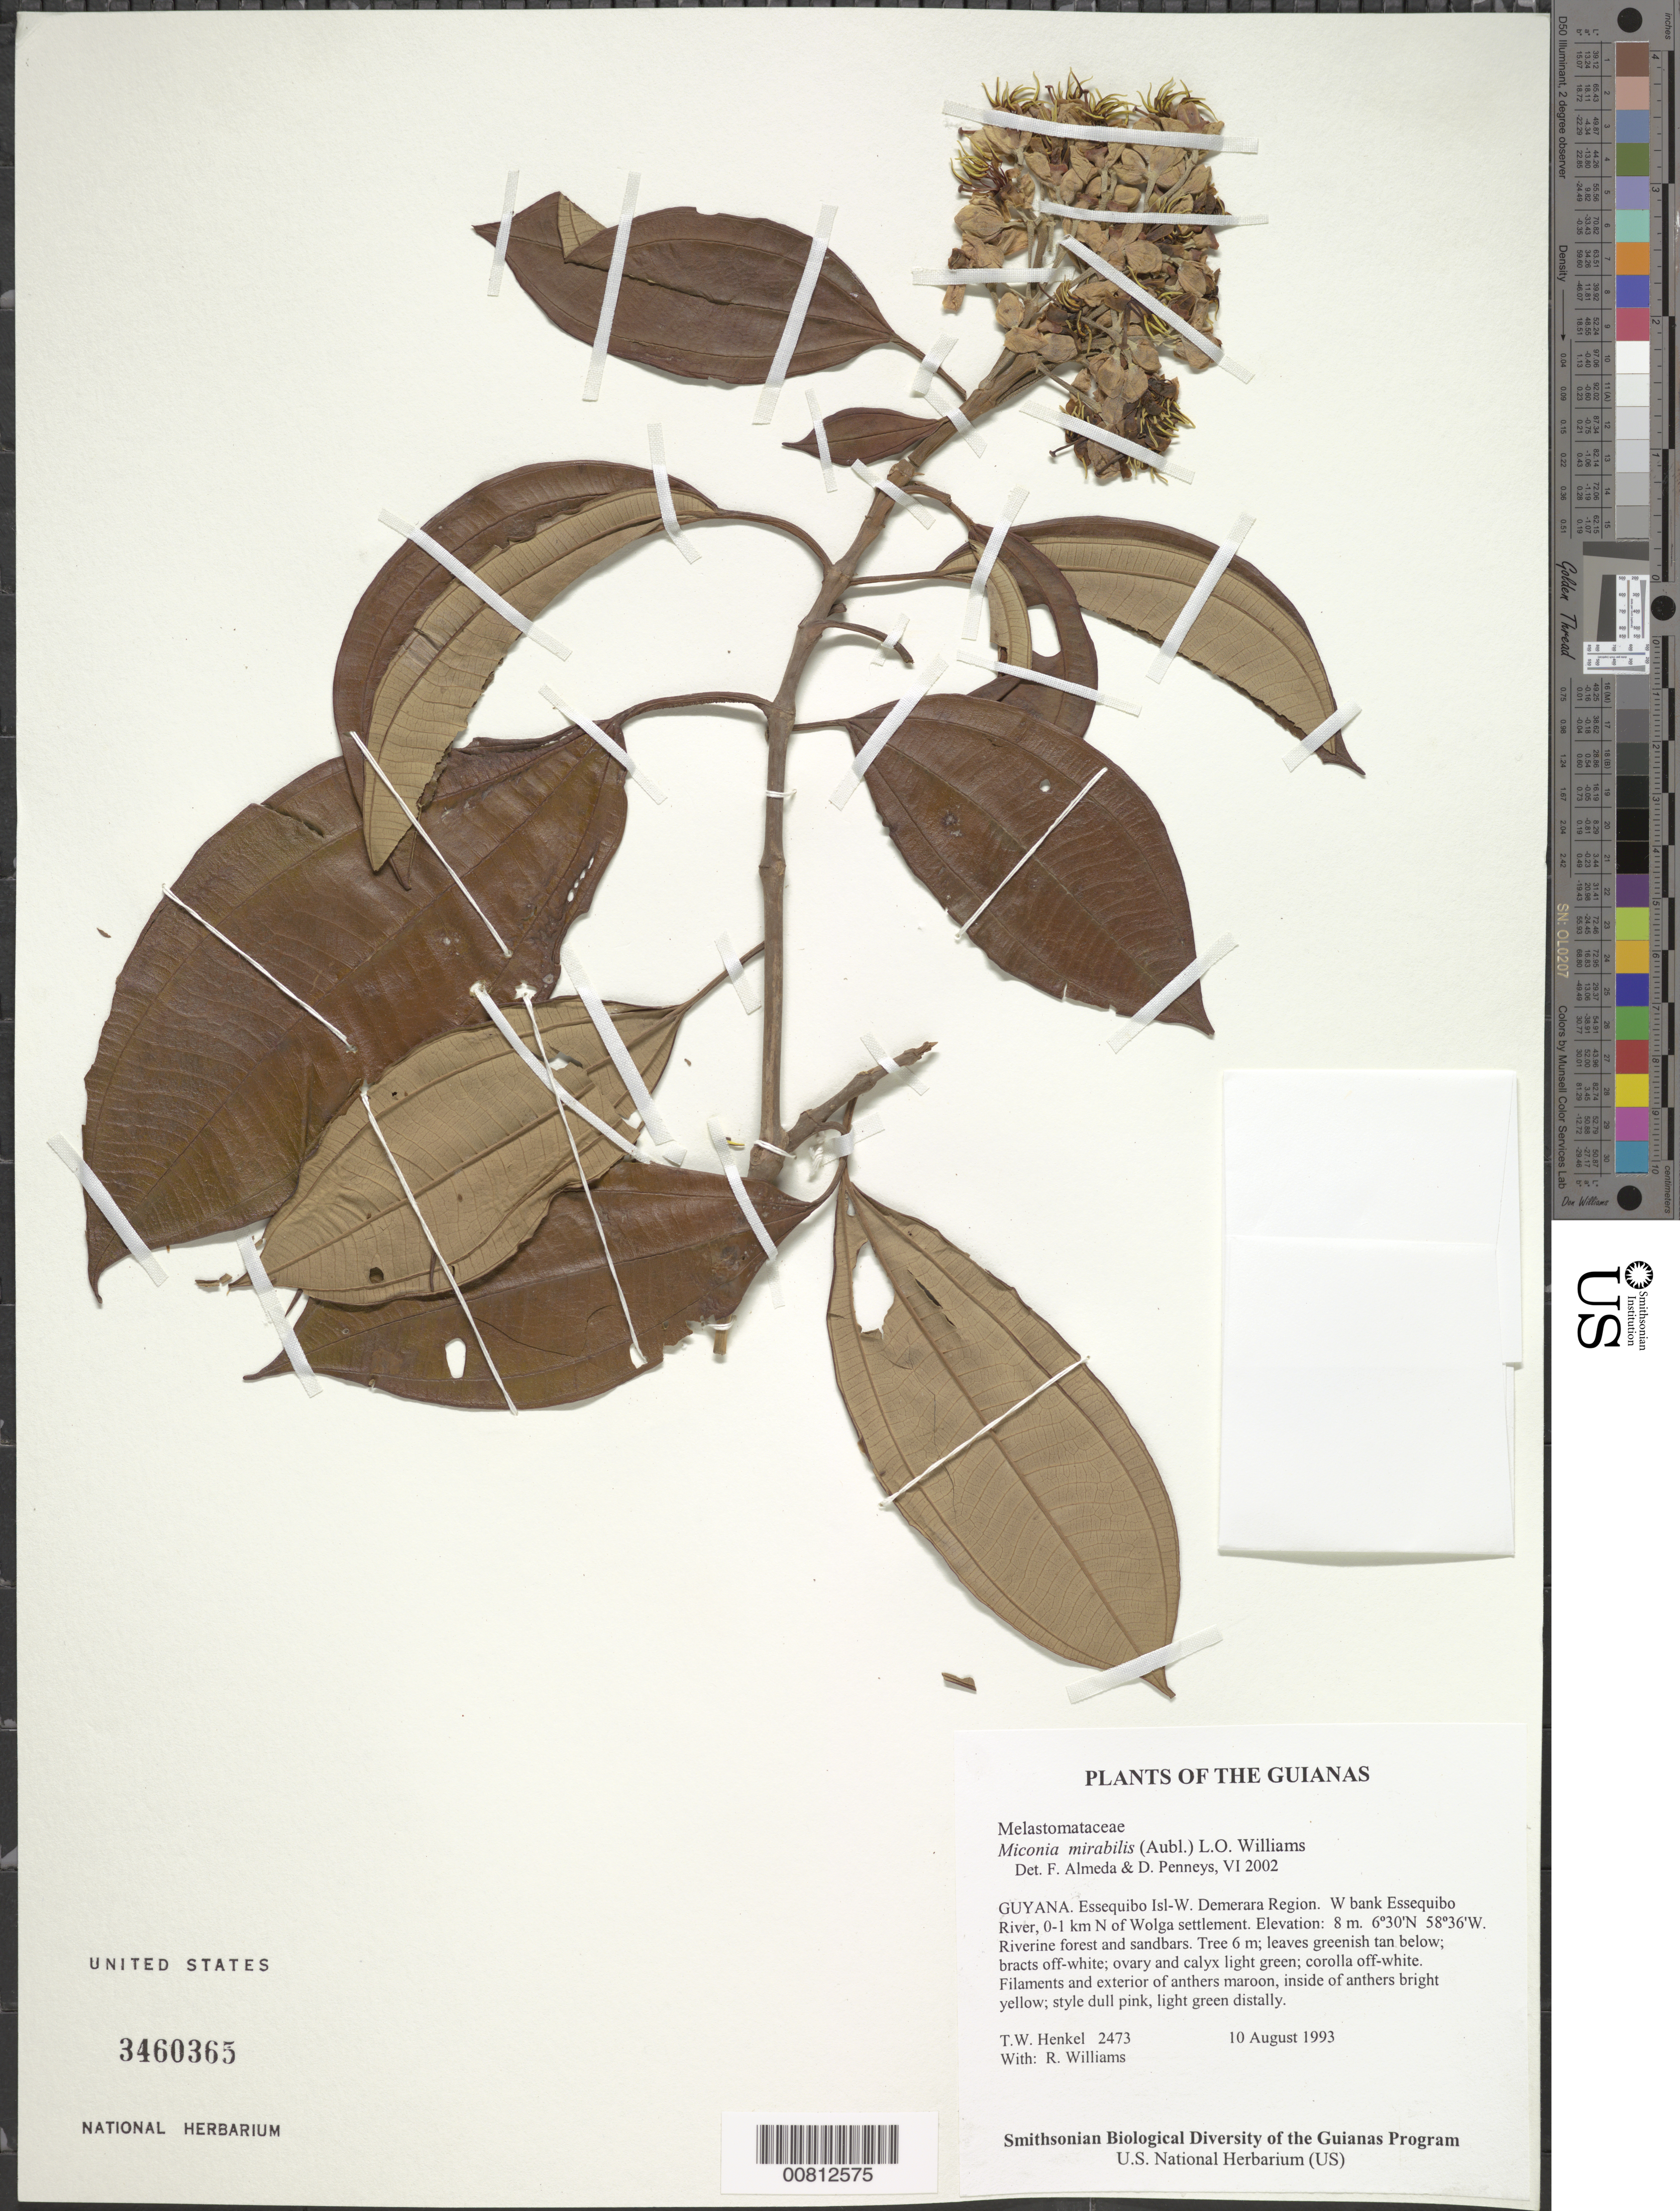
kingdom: Plantae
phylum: Tracheophyta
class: Magnoliopsida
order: Myrtales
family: Melastomataceae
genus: Miconia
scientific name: Miconia mirabilis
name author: (Aubl.) L.O. Williams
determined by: Almeda, F.; Penneys, D. S.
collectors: T. Henkel & R. Williams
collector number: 2473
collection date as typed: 10 August 1993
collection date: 1993-08-10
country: Guyana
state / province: Essequibo Isl-W. Demerara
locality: W bank Essequibo River, 0-1 km N of Wolga settlement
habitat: Riverine forest and sandbars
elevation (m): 8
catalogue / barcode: US 3460365